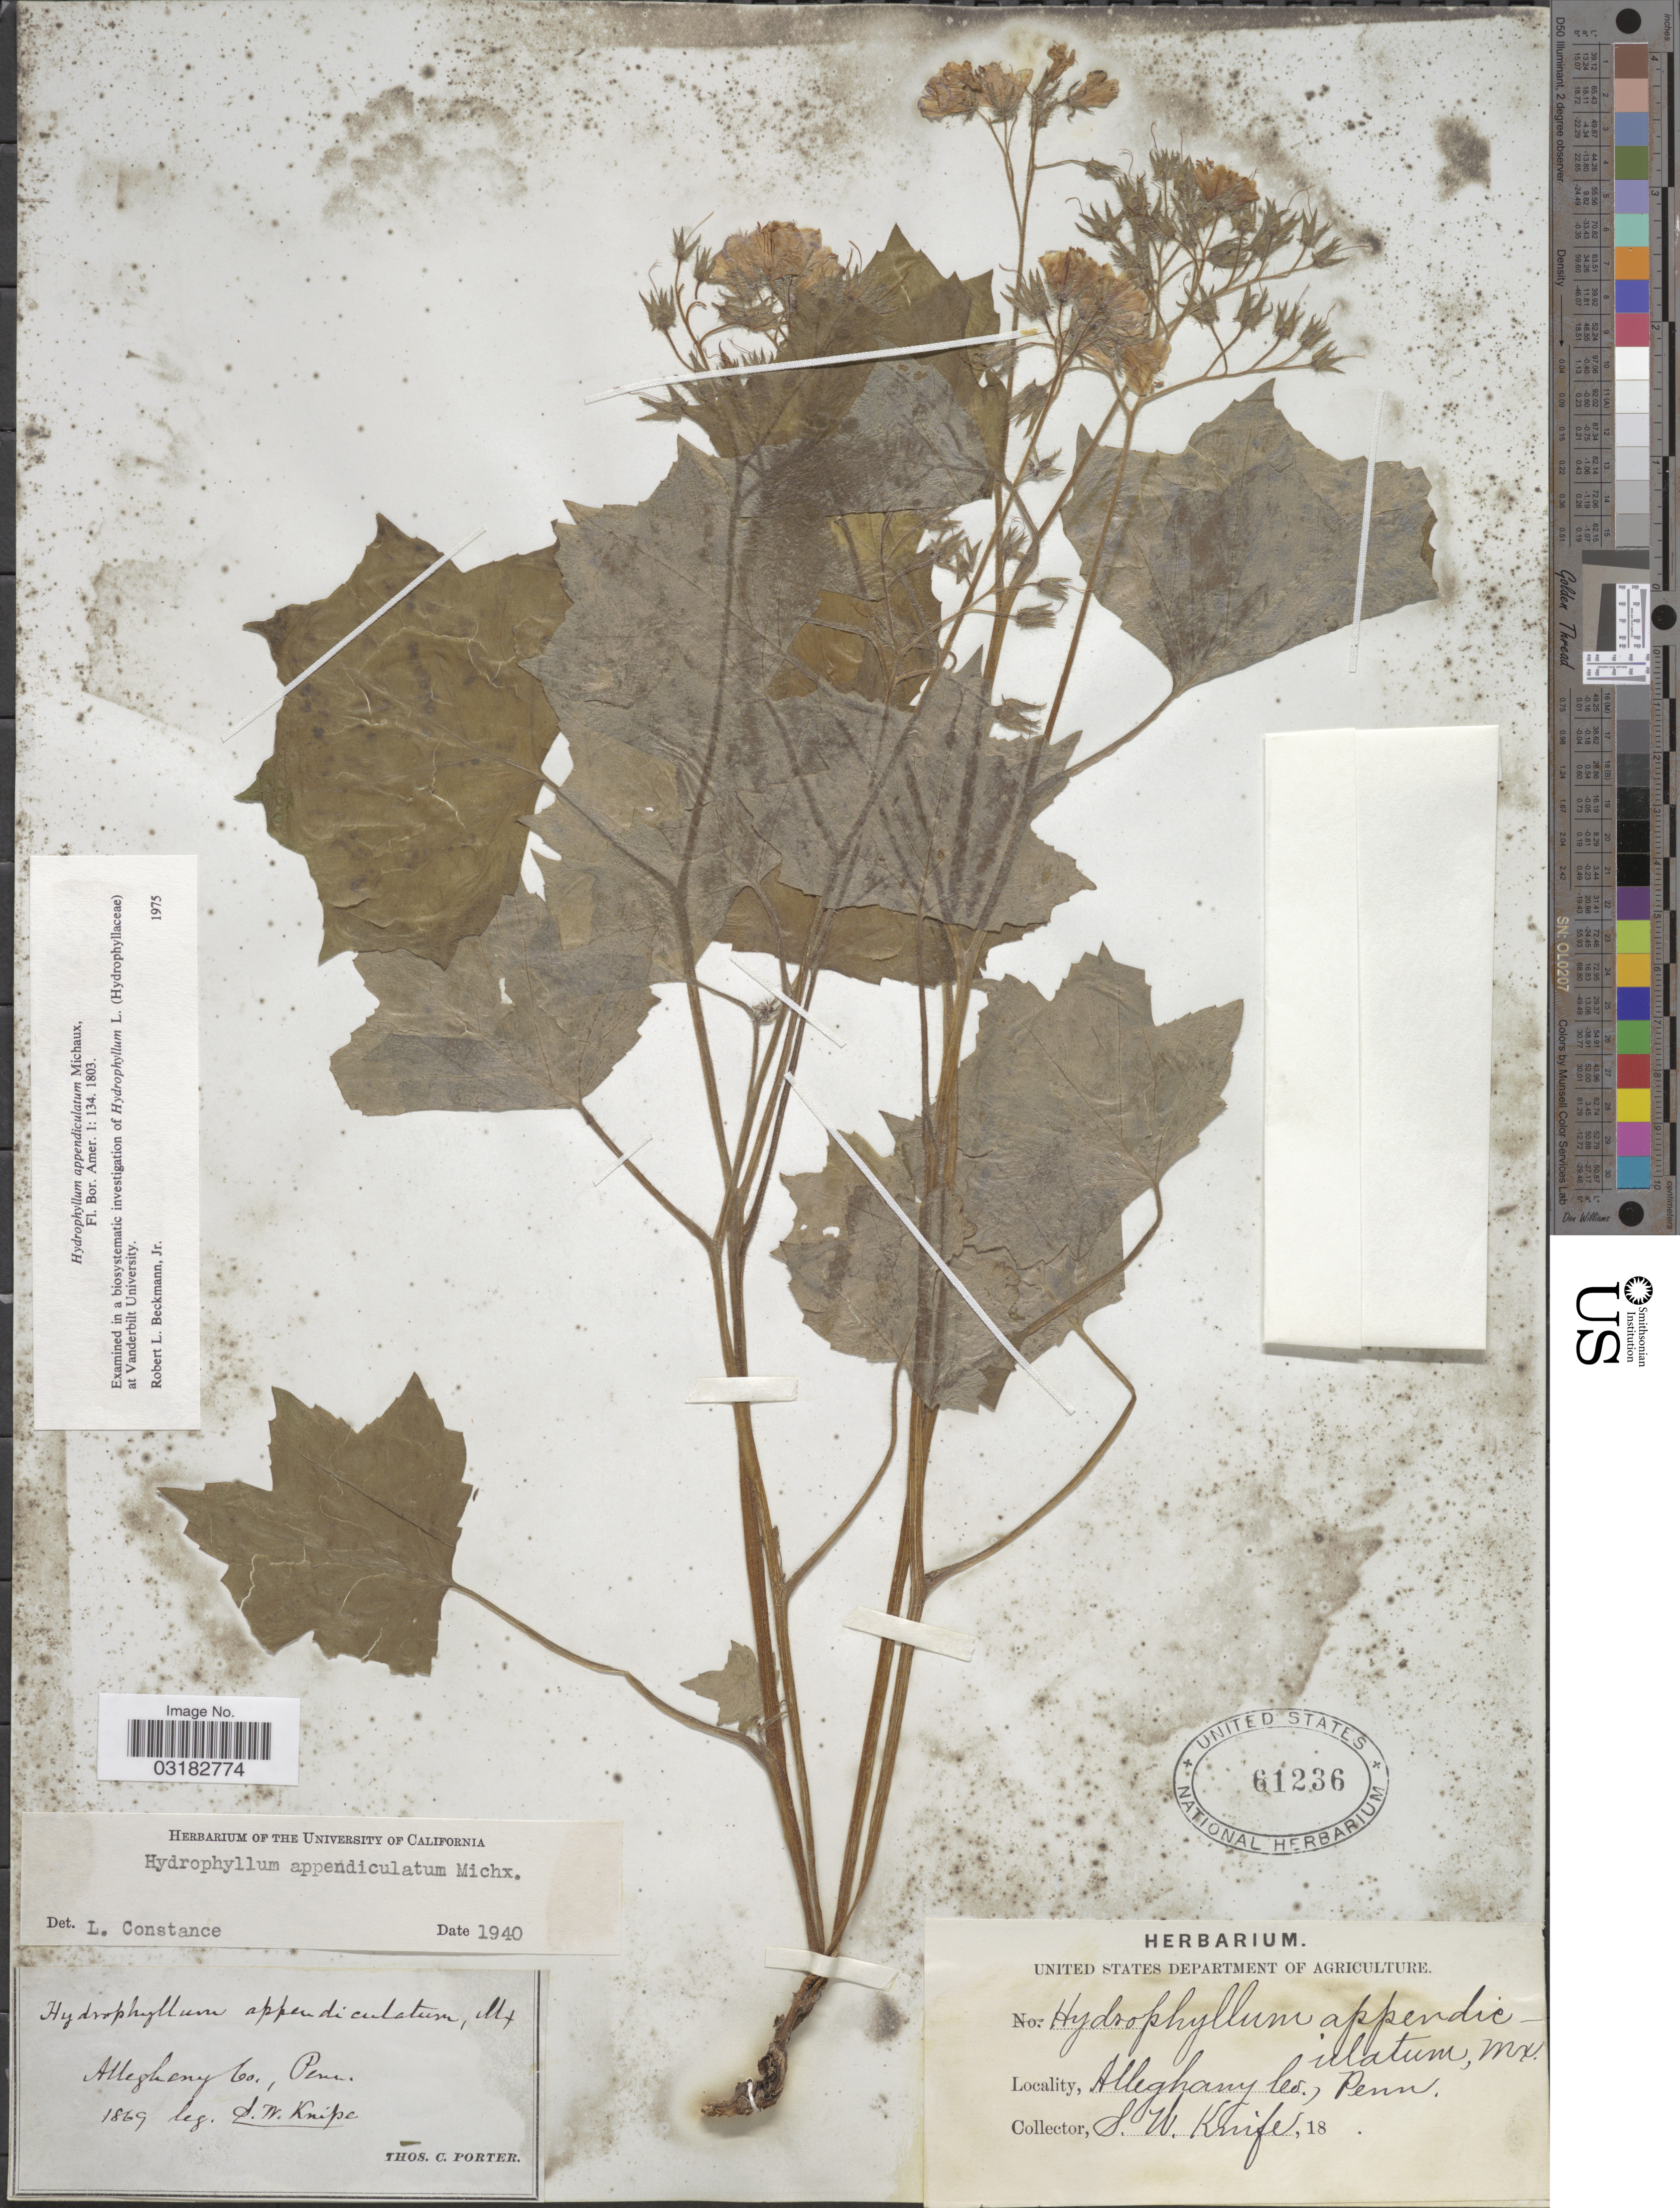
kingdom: Plantae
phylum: Tracheophyta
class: Magnoliopsida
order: Boraginales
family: Hydrophyllaceae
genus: Hydrophyllum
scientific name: Hydrophyllum appendiculatum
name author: Michx.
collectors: S. Knife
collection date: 1869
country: United States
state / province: Pennsylvania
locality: Alleghany Co.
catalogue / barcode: US 61236